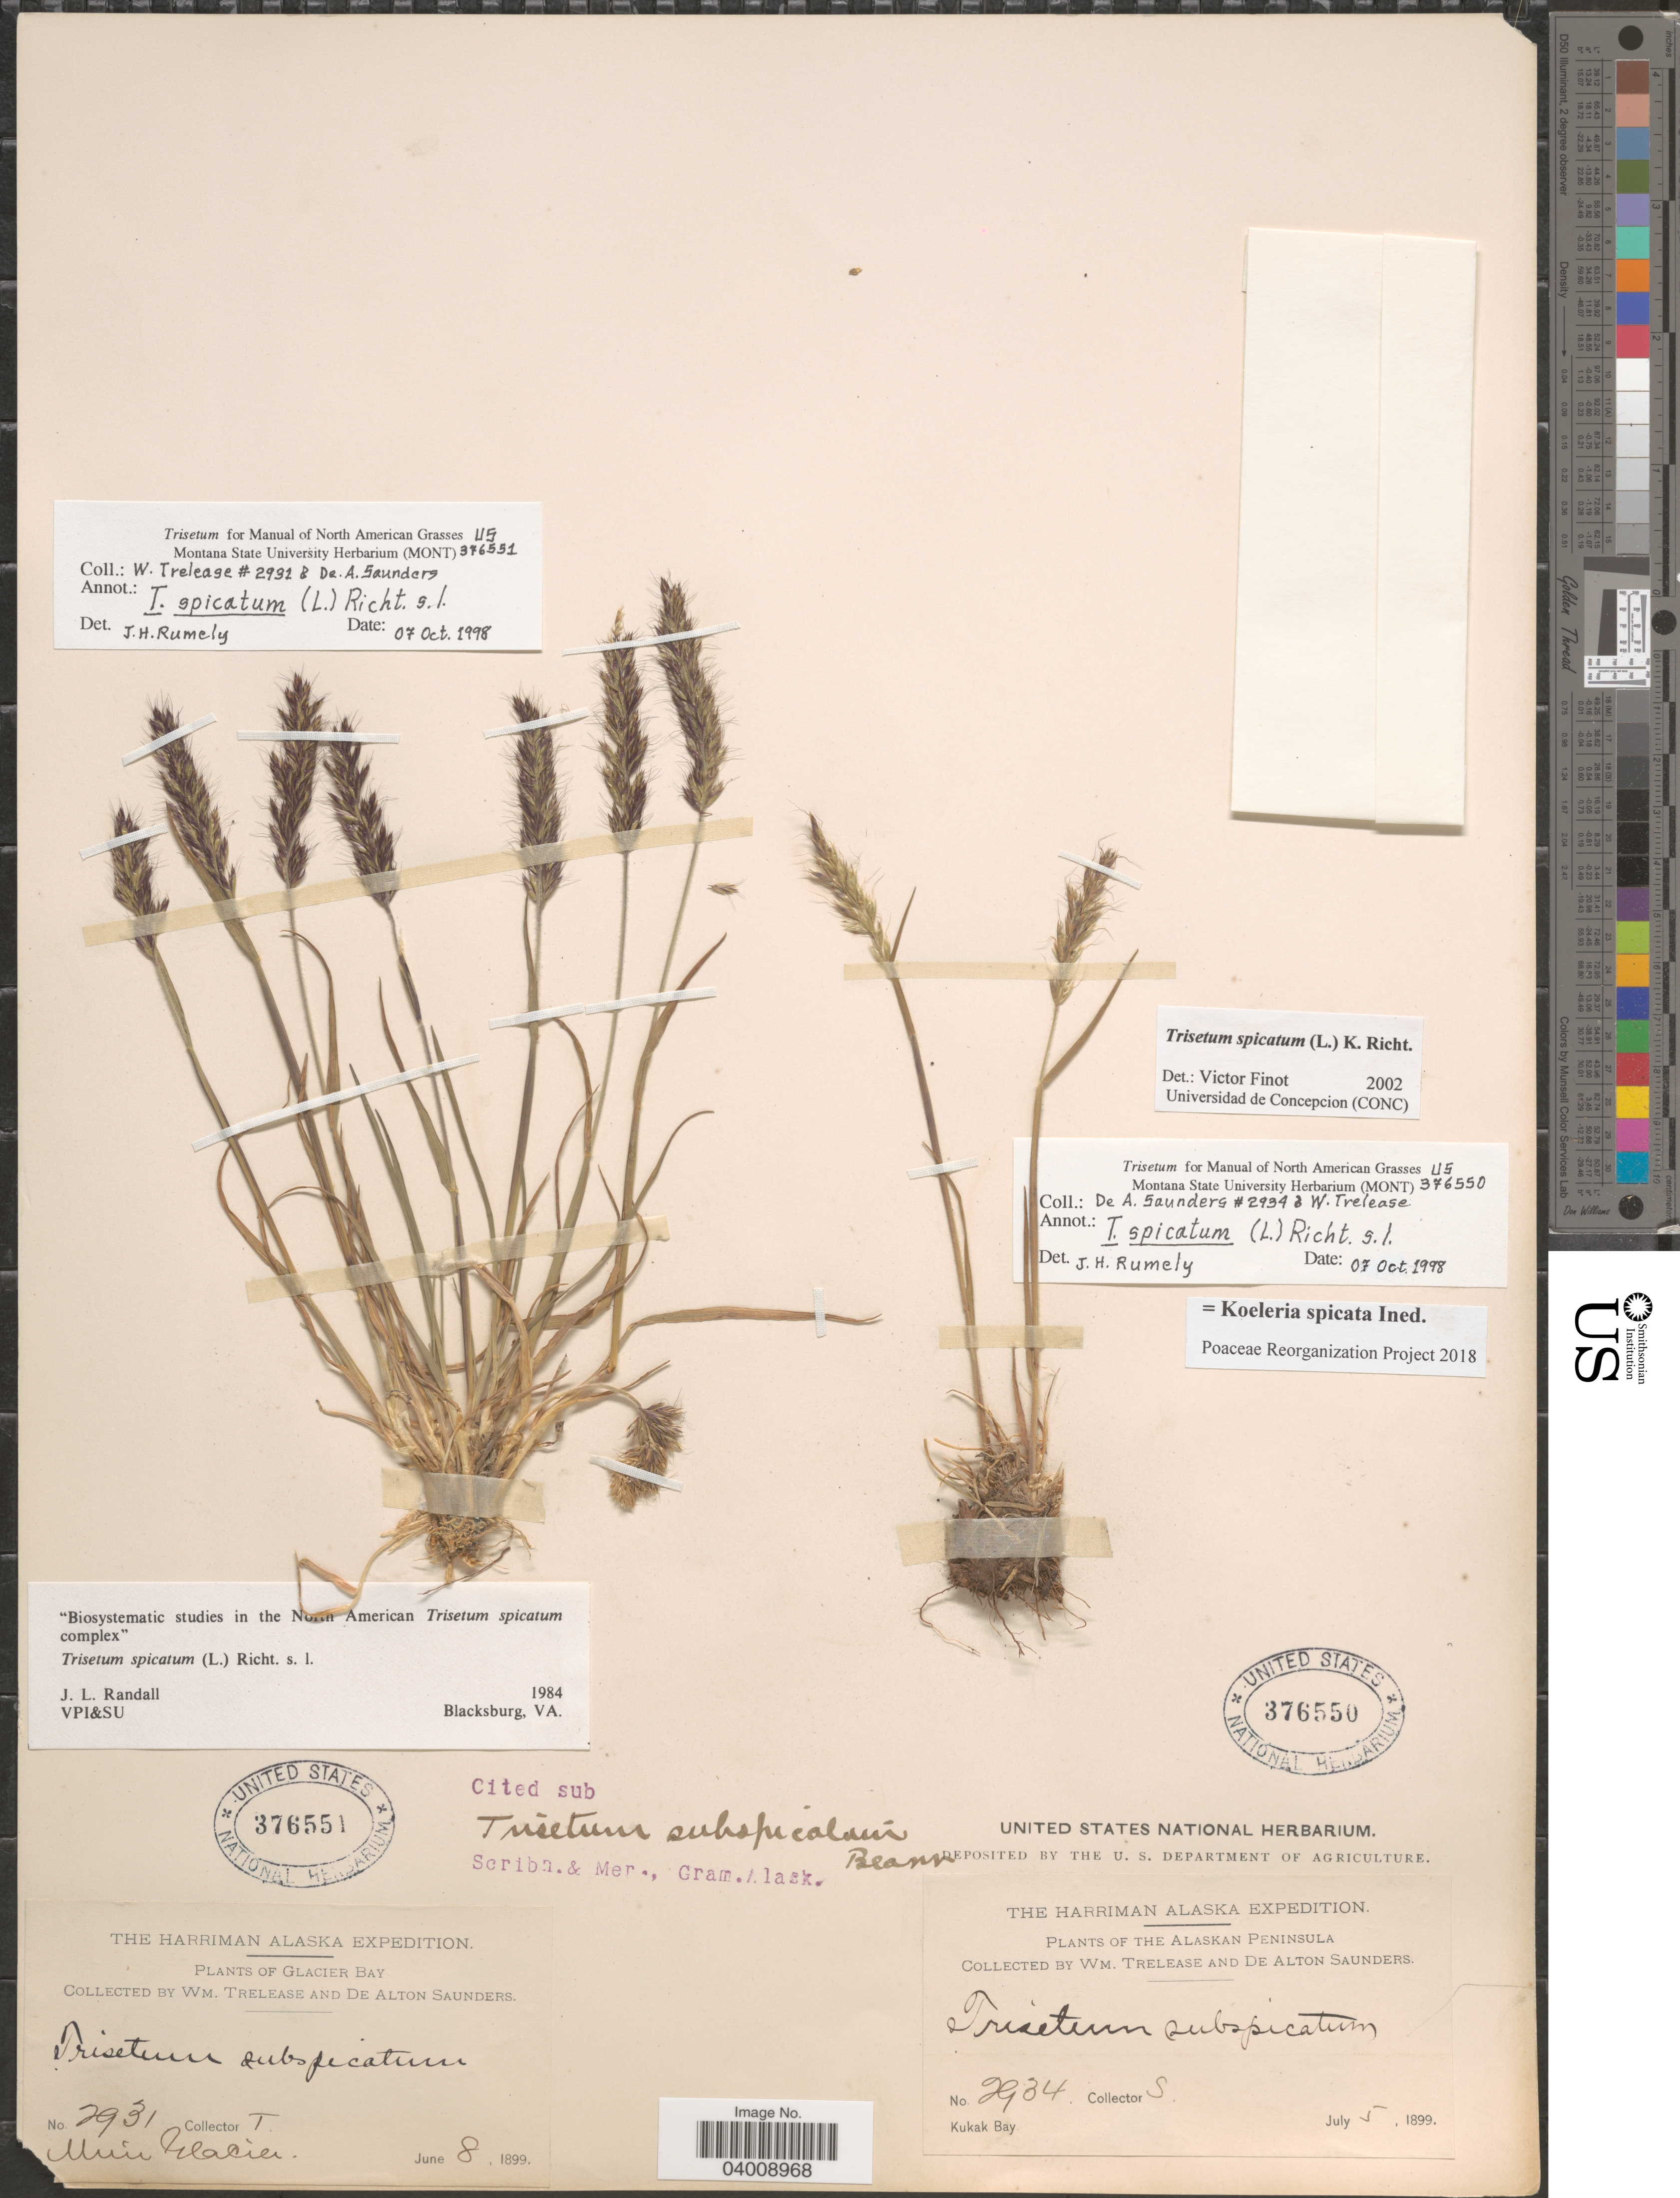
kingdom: Plantae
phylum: Tracheophyta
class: Liliopsida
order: Poales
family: Poaceae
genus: Koeleria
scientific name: Koeleria spicata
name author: (L.) Barberá et al.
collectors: W. Trelease & D. A. Saunders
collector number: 2931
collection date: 1899-06-08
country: United States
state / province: Alaska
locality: Glacier Bay. Muir Glacier.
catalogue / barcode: US 376551-2